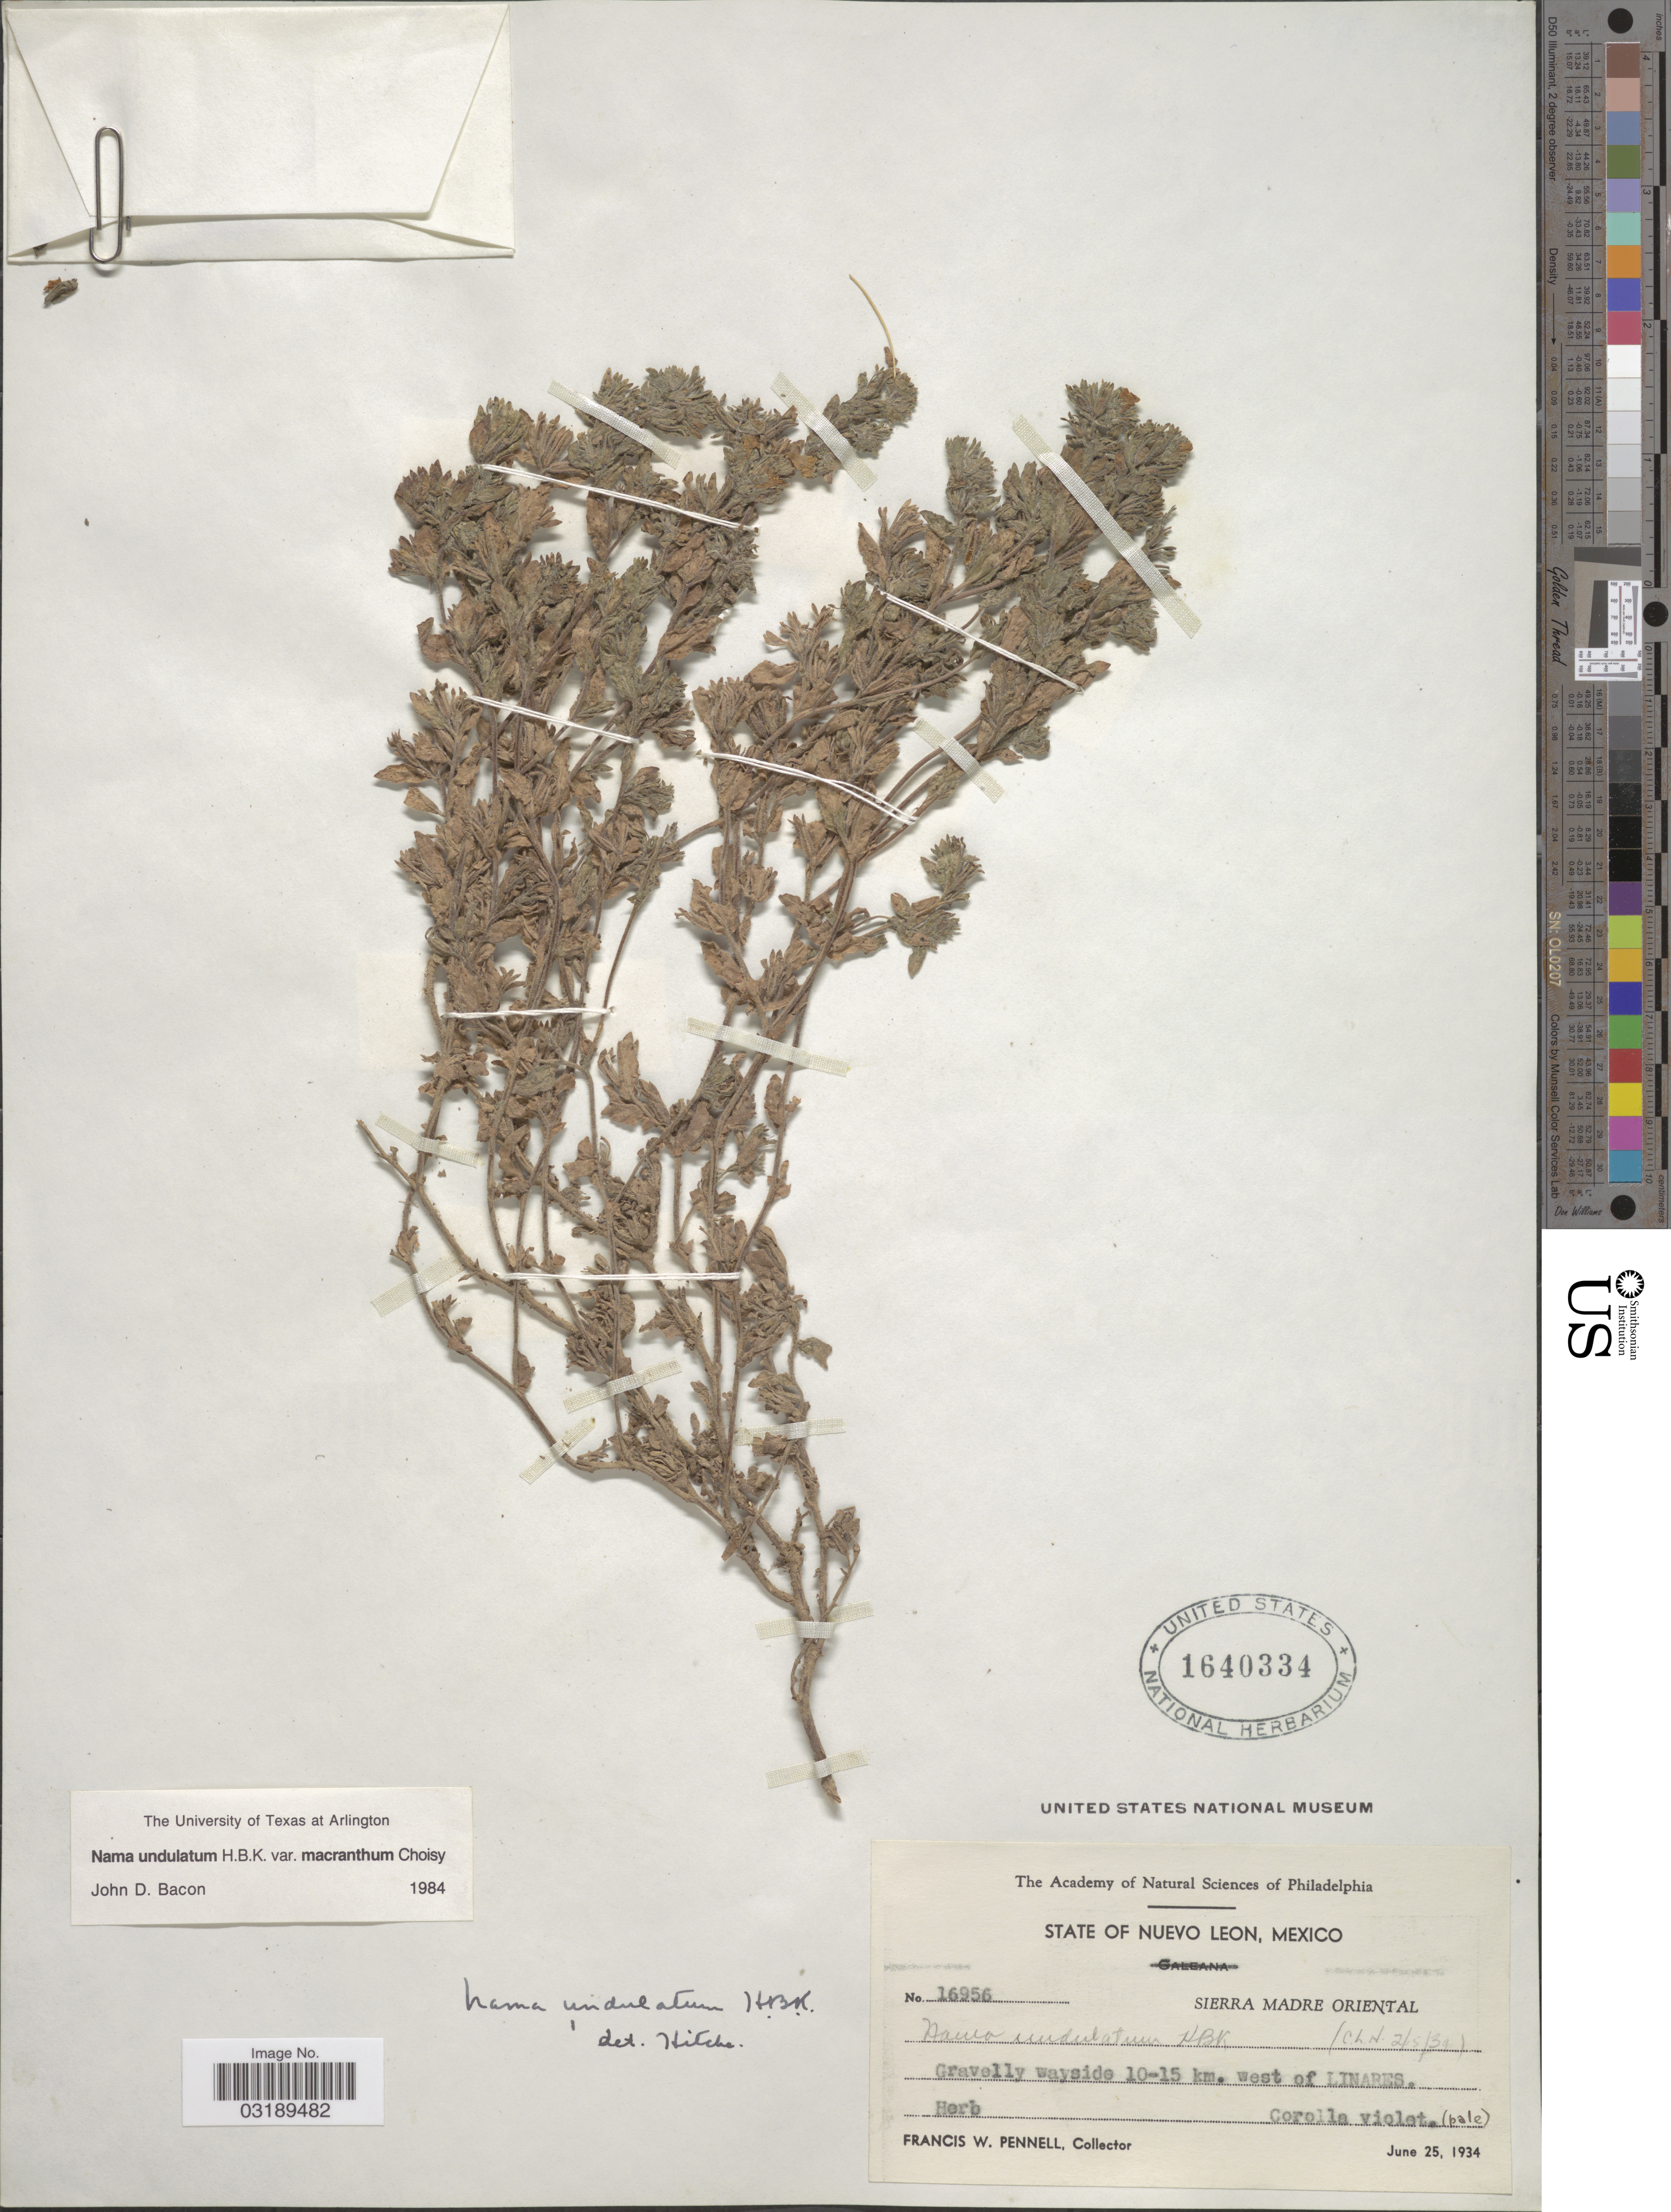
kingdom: Plantae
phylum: Tracheophyta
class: Magnoliopsida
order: Boraginales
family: Namaceae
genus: Nama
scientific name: Nama undulatum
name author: Kunth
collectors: F. W. Pennell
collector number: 16956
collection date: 1934-06-25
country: Mexico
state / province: Nuevo León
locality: Sierra Madre Oriental. 10-15 km. west of Linares.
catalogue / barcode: US 1640334